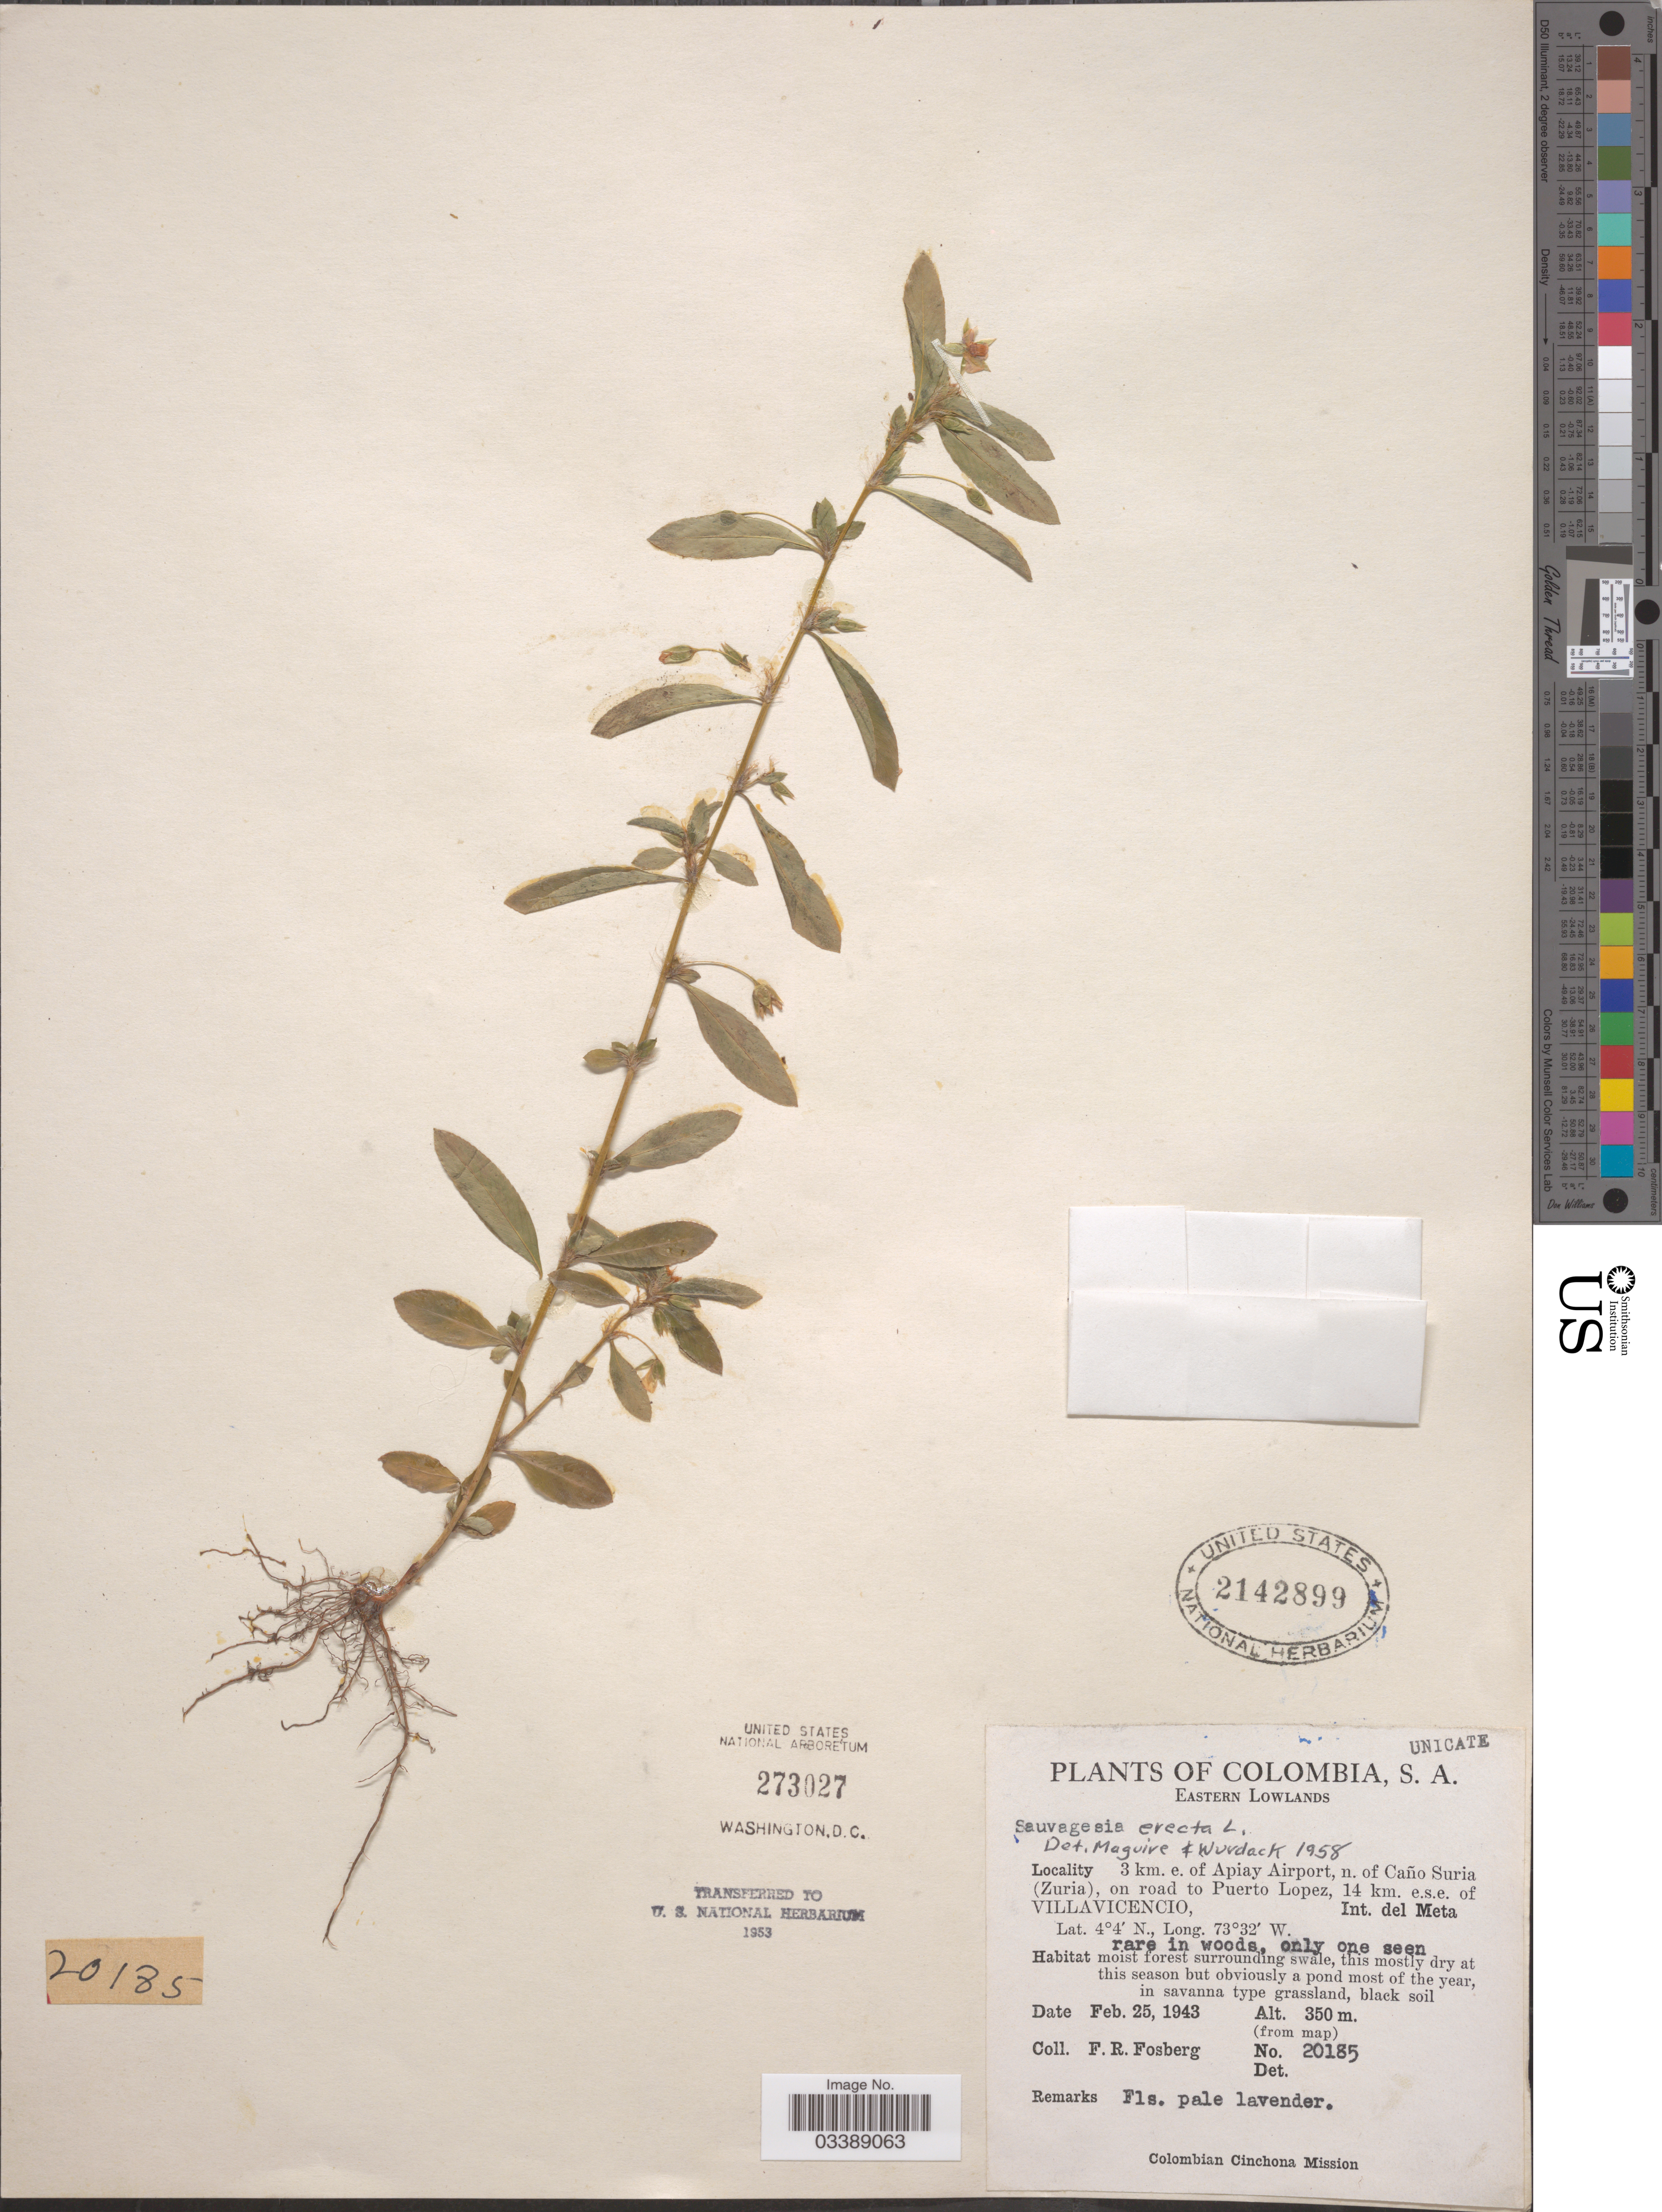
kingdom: Plantae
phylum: Tracheophyta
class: Magnoliopsida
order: Malpighiales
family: Ochnaceae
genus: Sauvagesia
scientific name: Sauvagesia erecta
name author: L.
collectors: F. R. Fosberg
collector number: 20185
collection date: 1943-02-25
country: Colombia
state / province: Meta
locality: Eastern Lowlands. 3 km. e. of Apiay Airport, n. of Caño Suria (Zuria), on road to Puerto Lopez, 14 km. e.s.e. of Villavicencio, Int. del Meta.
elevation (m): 350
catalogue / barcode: US 2142899